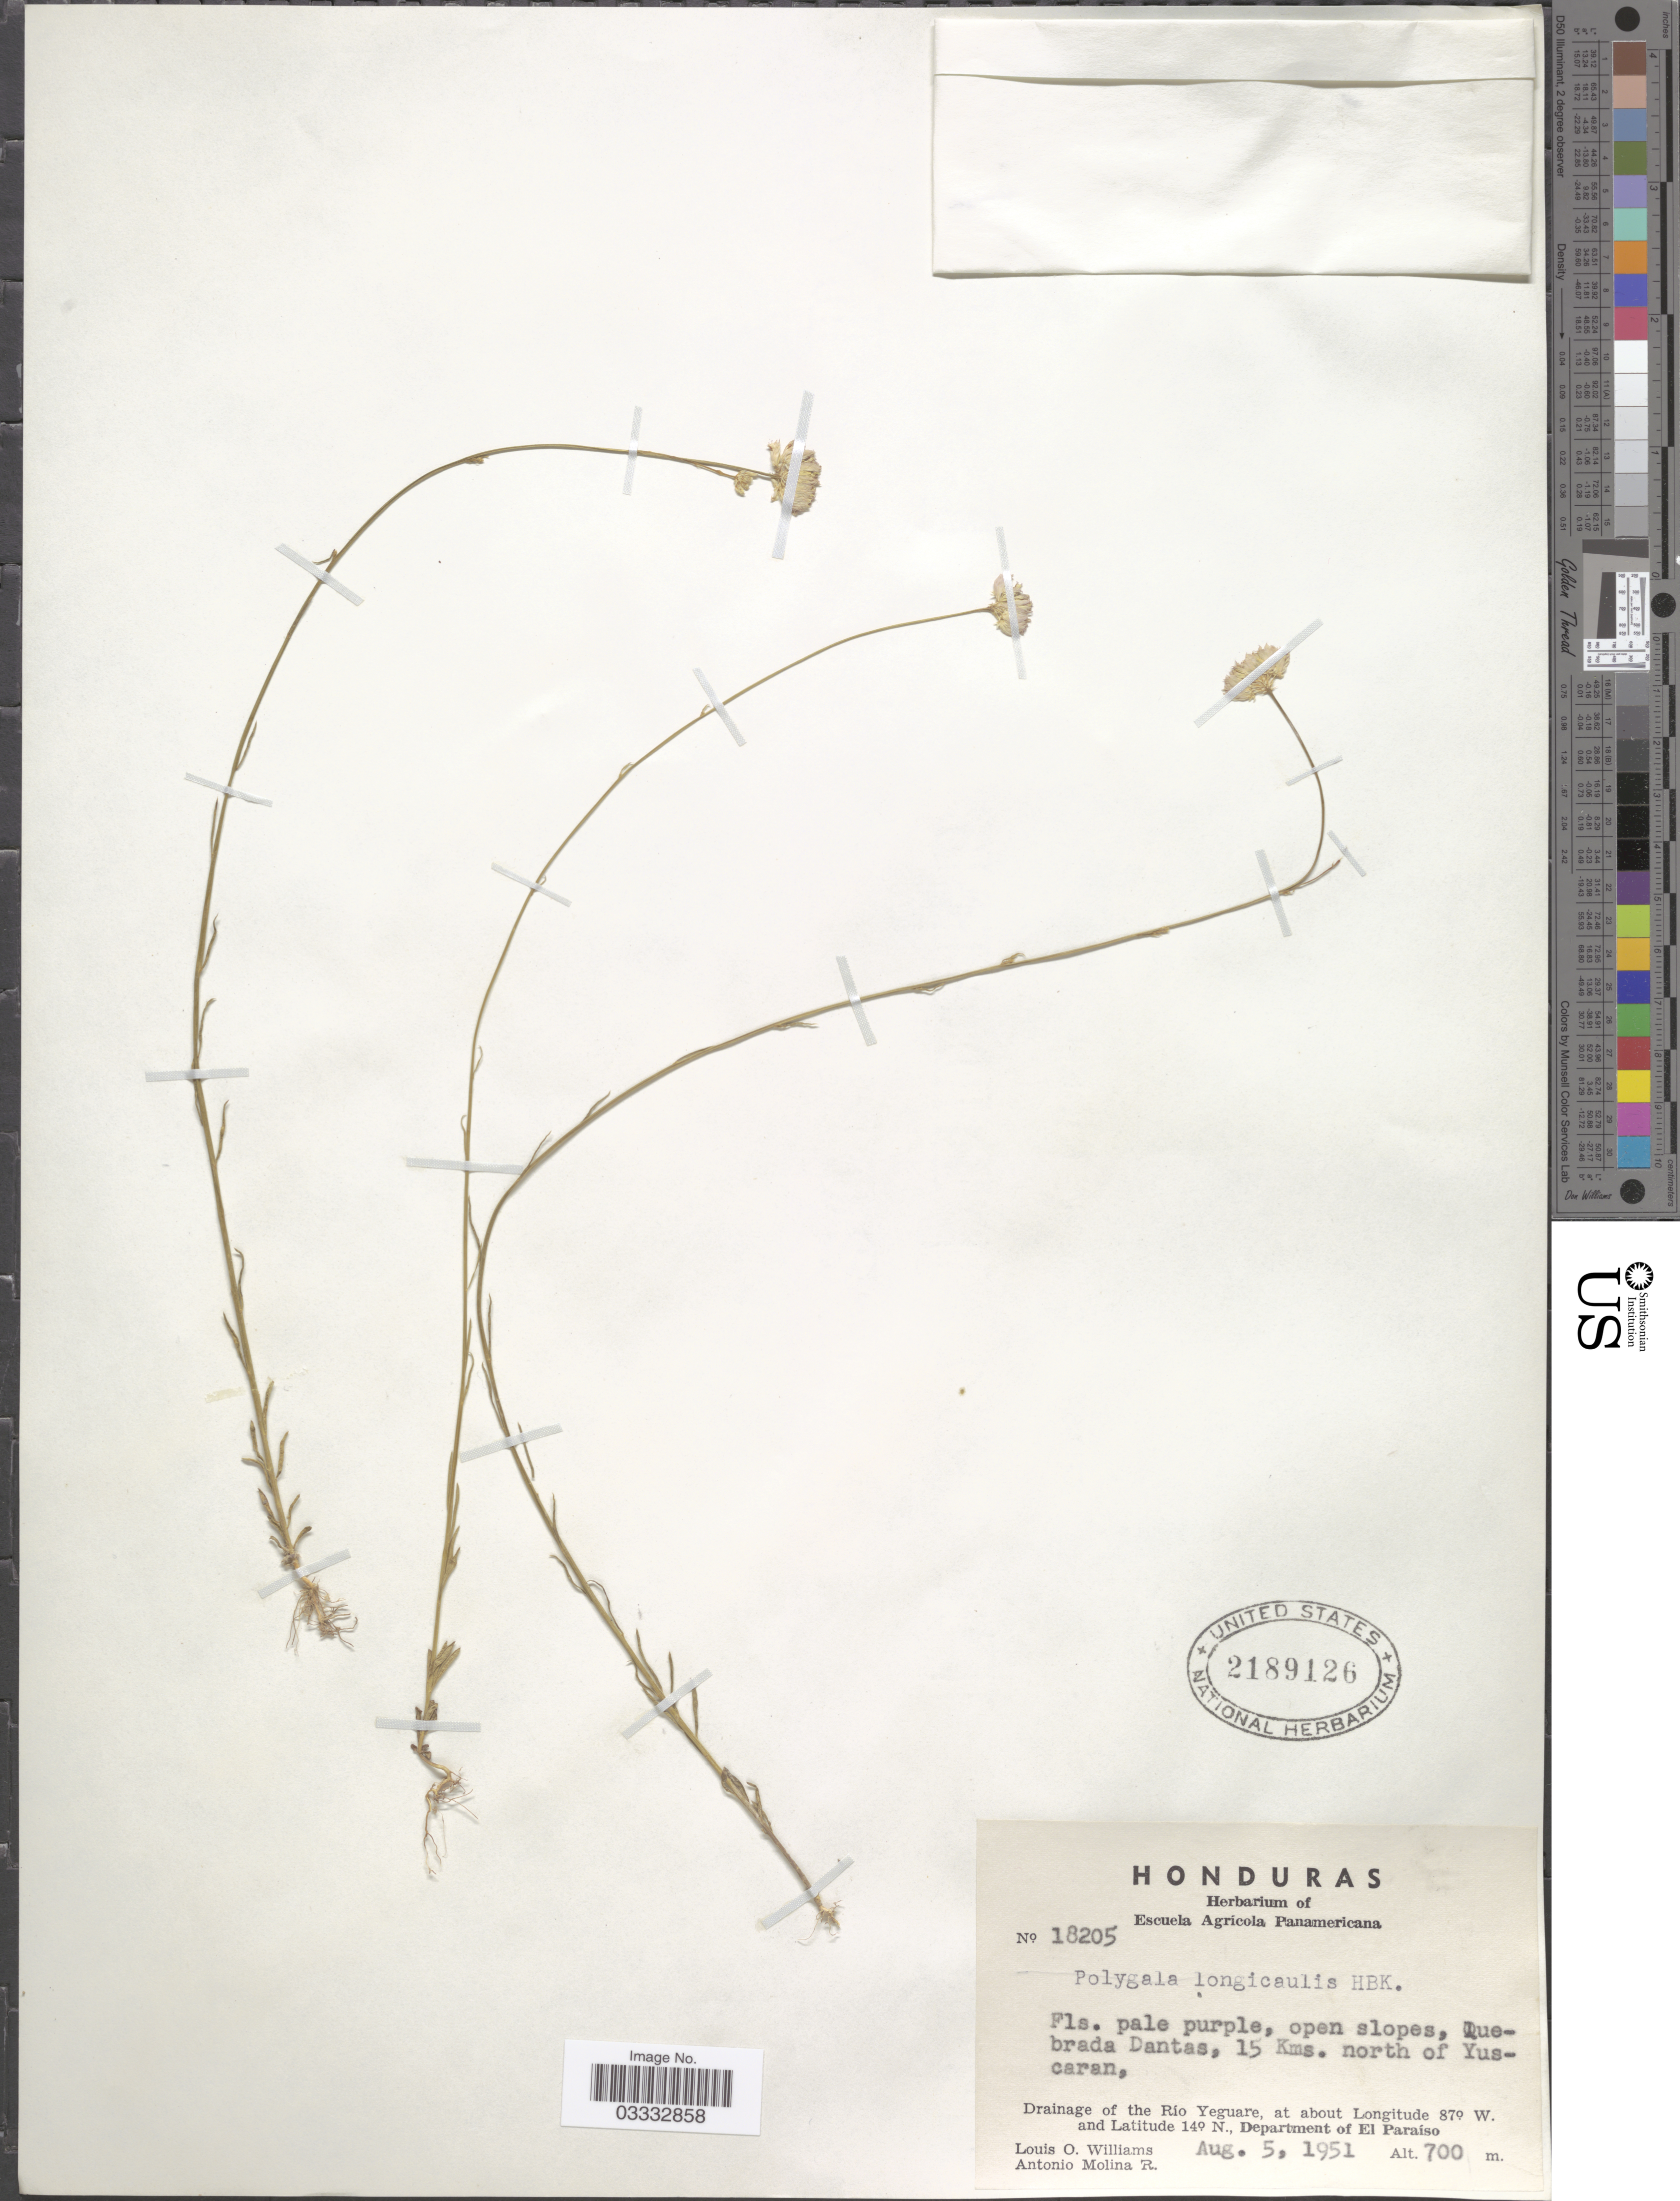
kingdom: Plantae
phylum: Tracheophyta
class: Magnoliopsida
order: Fabales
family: Polygalaceae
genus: Polygala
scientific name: Polygala longicaulis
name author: Kunth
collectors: L. O. Williams & A. Molina R.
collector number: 18205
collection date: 1951-08-05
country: Honduras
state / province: El Paraíso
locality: Quebrada Dantas, 15 Kms. north of Yuscaran, Drainage of the Río Yeguare, Department of El Paraíso.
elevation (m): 700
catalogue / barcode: US 2189126